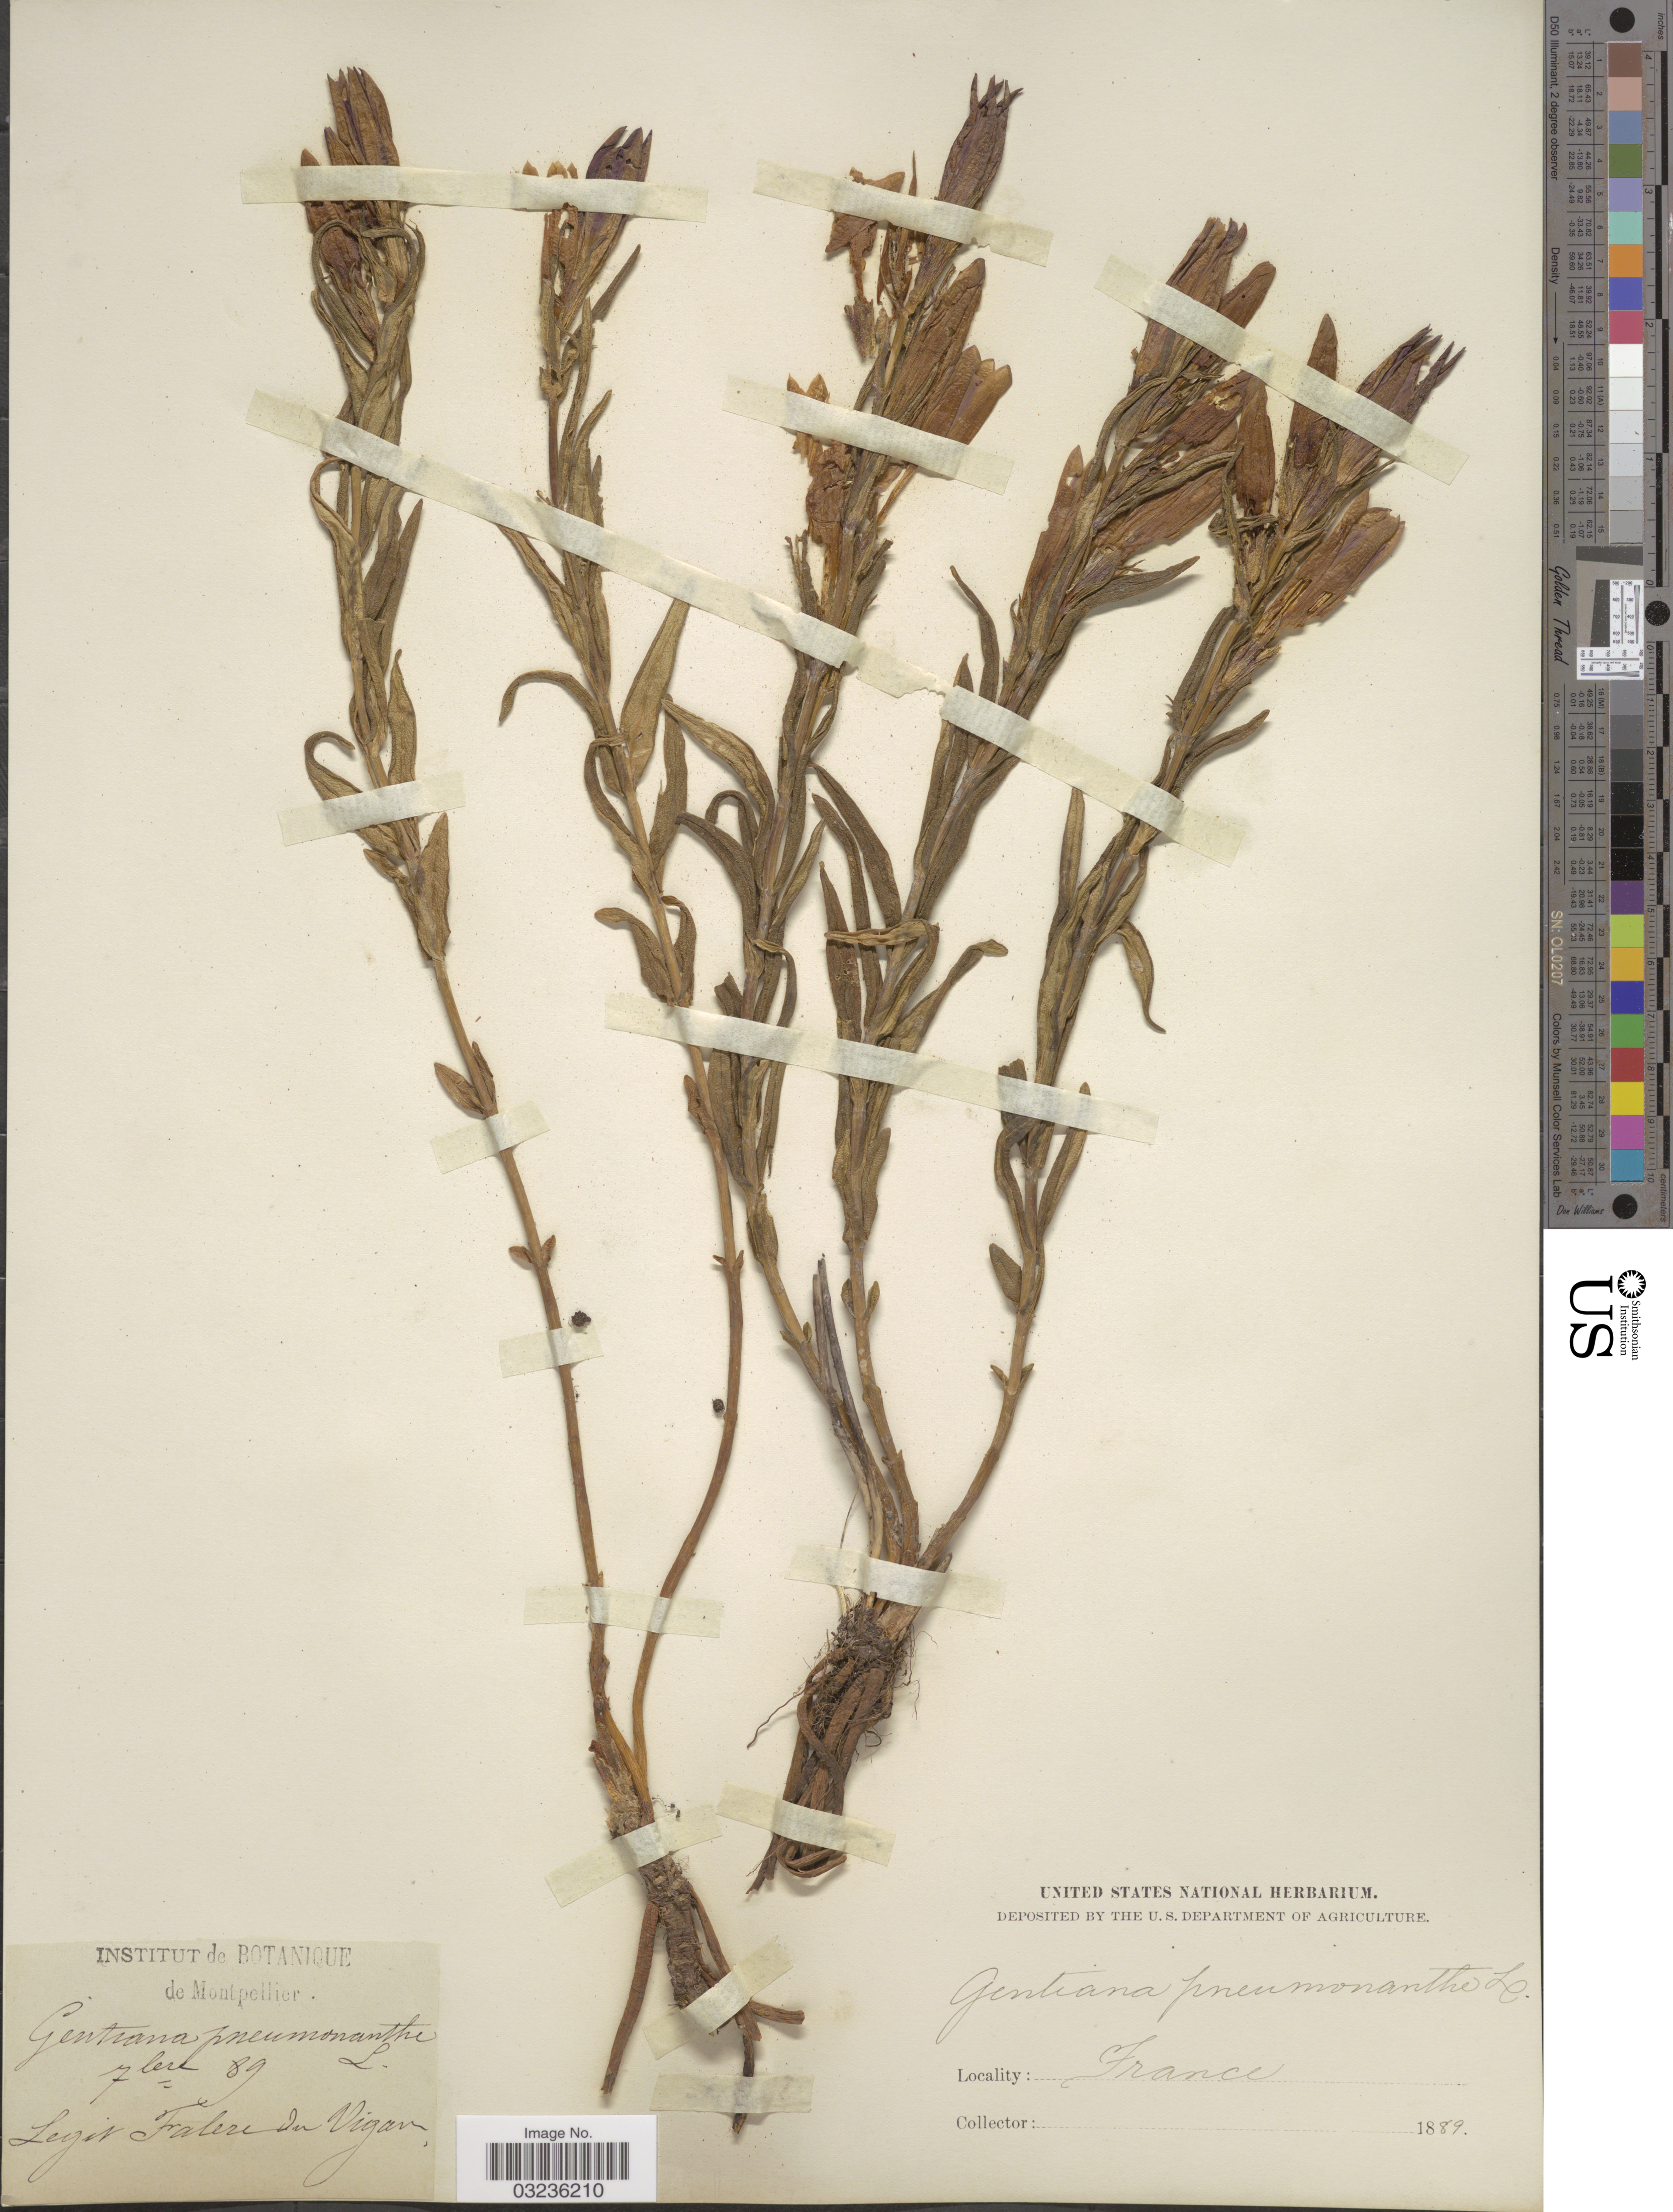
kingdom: Plantae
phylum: Tracheophyta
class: Magnoliopsida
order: Gentianales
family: Gentianaceae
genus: Gentiana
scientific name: Gentiana pneumonanthe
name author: L.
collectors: F. Vigan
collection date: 1889-09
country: France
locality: Montepellier.